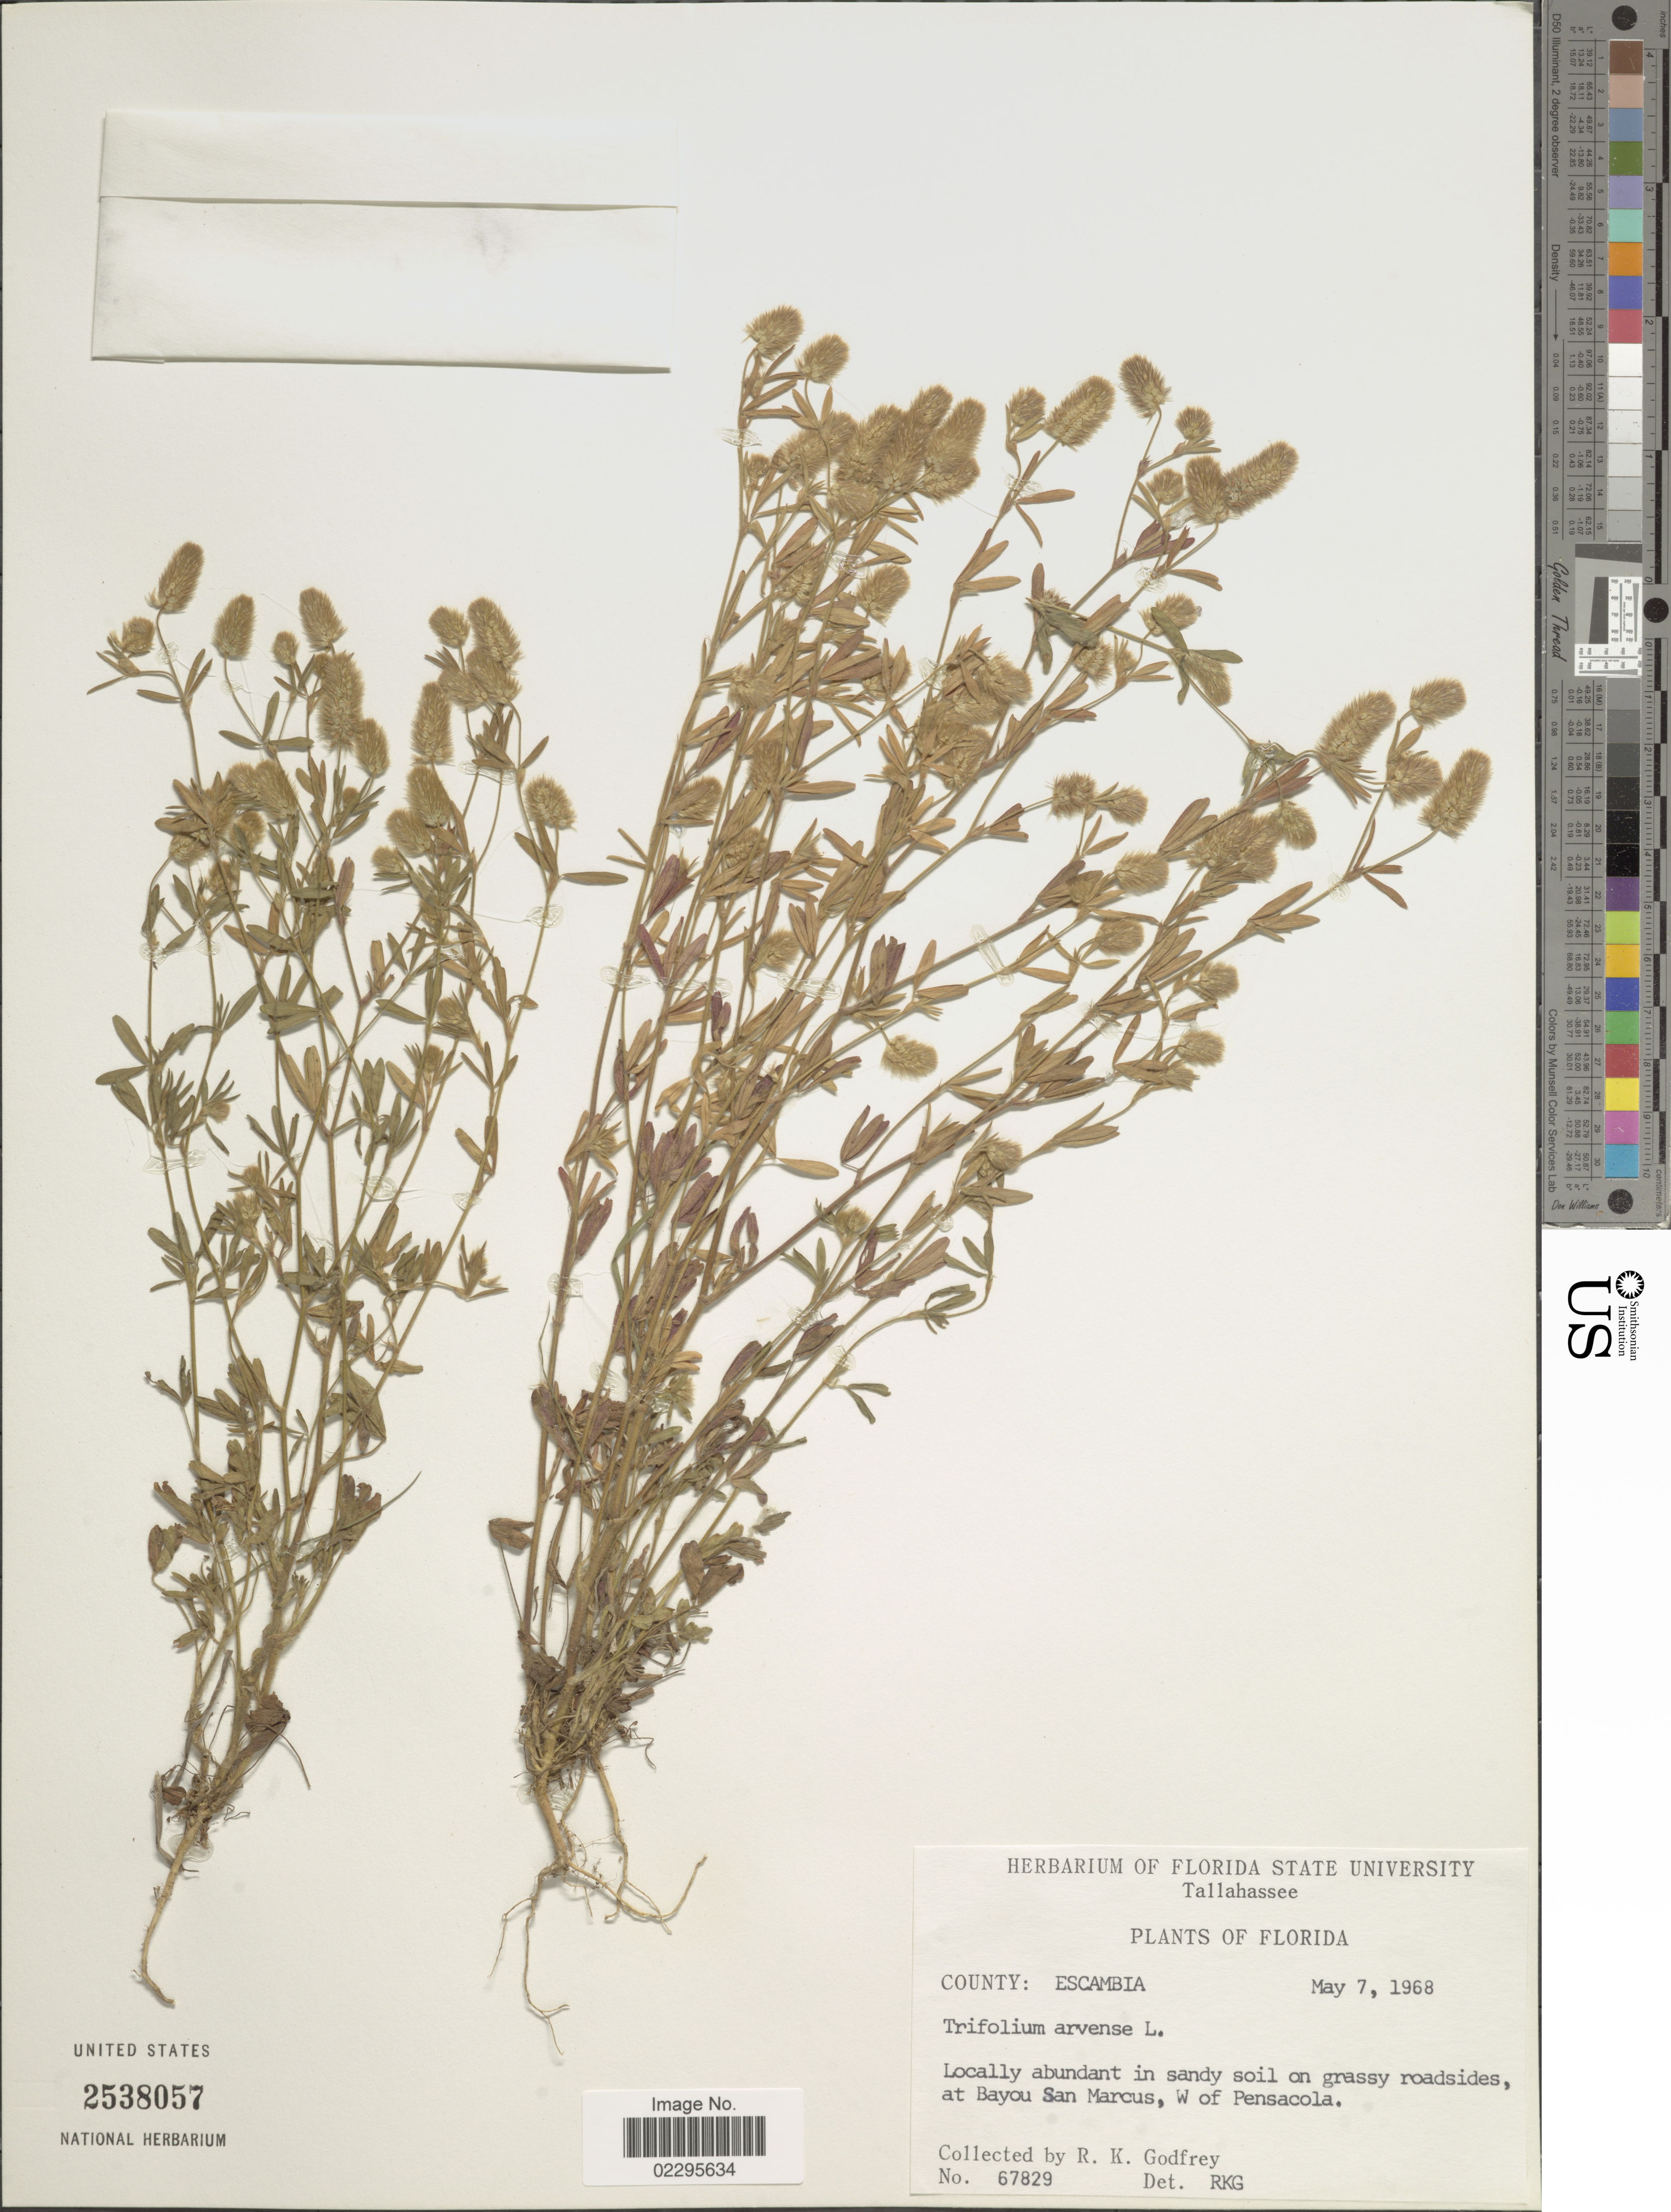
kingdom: Plantae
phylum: Tracheophyta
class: Magnoliopsida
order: Fabales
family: Fabaceae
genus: Trifolium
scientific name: Trifolium arvense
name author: L.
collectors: R. K. Godfrey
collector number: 67829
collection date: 1968-05-07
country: United States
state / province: Florida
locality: County: Escambia, on grassy roadsides, at Bayou San Marcus, W of Pensacola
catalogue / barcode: US 2538057